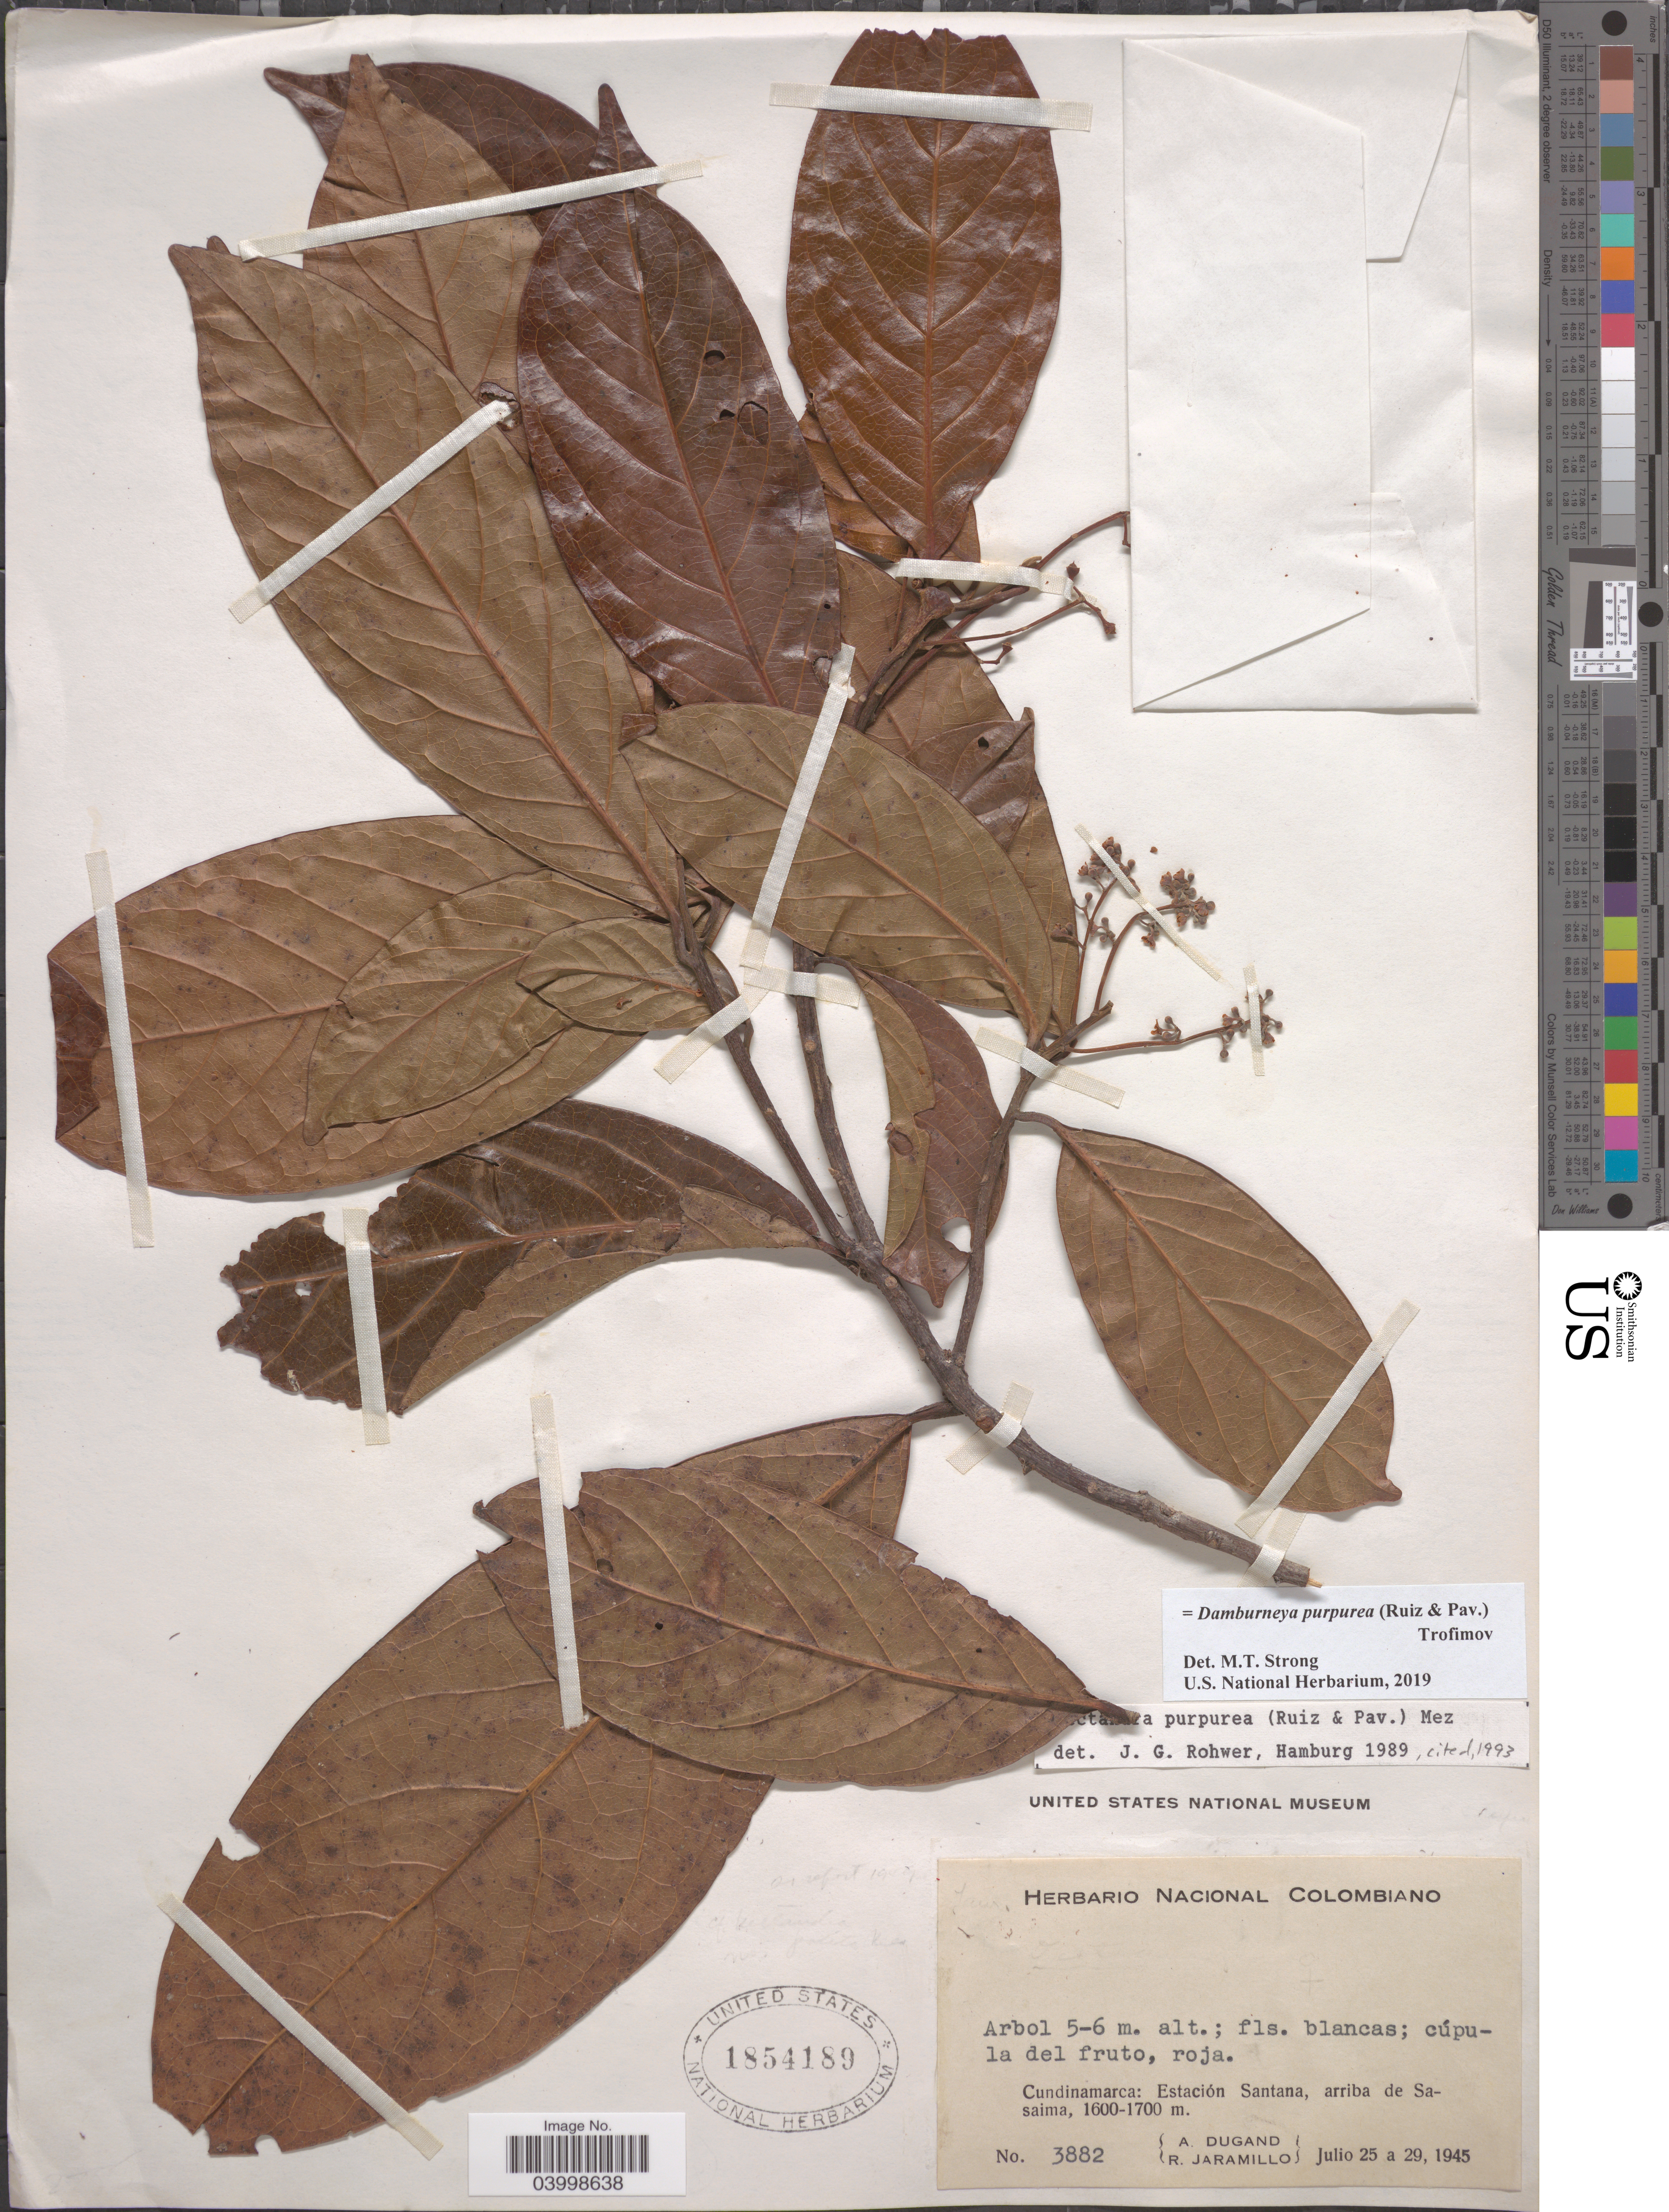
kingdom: Plantae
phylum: Tracheophyta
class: Magnoliopsida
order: Laurales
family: Lauraceae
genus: Damburneya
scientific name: Damburneya purpurea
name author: (Ruiz & Pav.) Trofimov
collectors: A. Dugand & R. Jaramillo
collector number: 3882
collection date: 1945-07-25/1945-07-29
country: Colombia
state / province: Cundinamarca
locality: Estación Santana, arriba de Sasaima.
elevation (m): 1600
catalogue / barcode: US 1854189